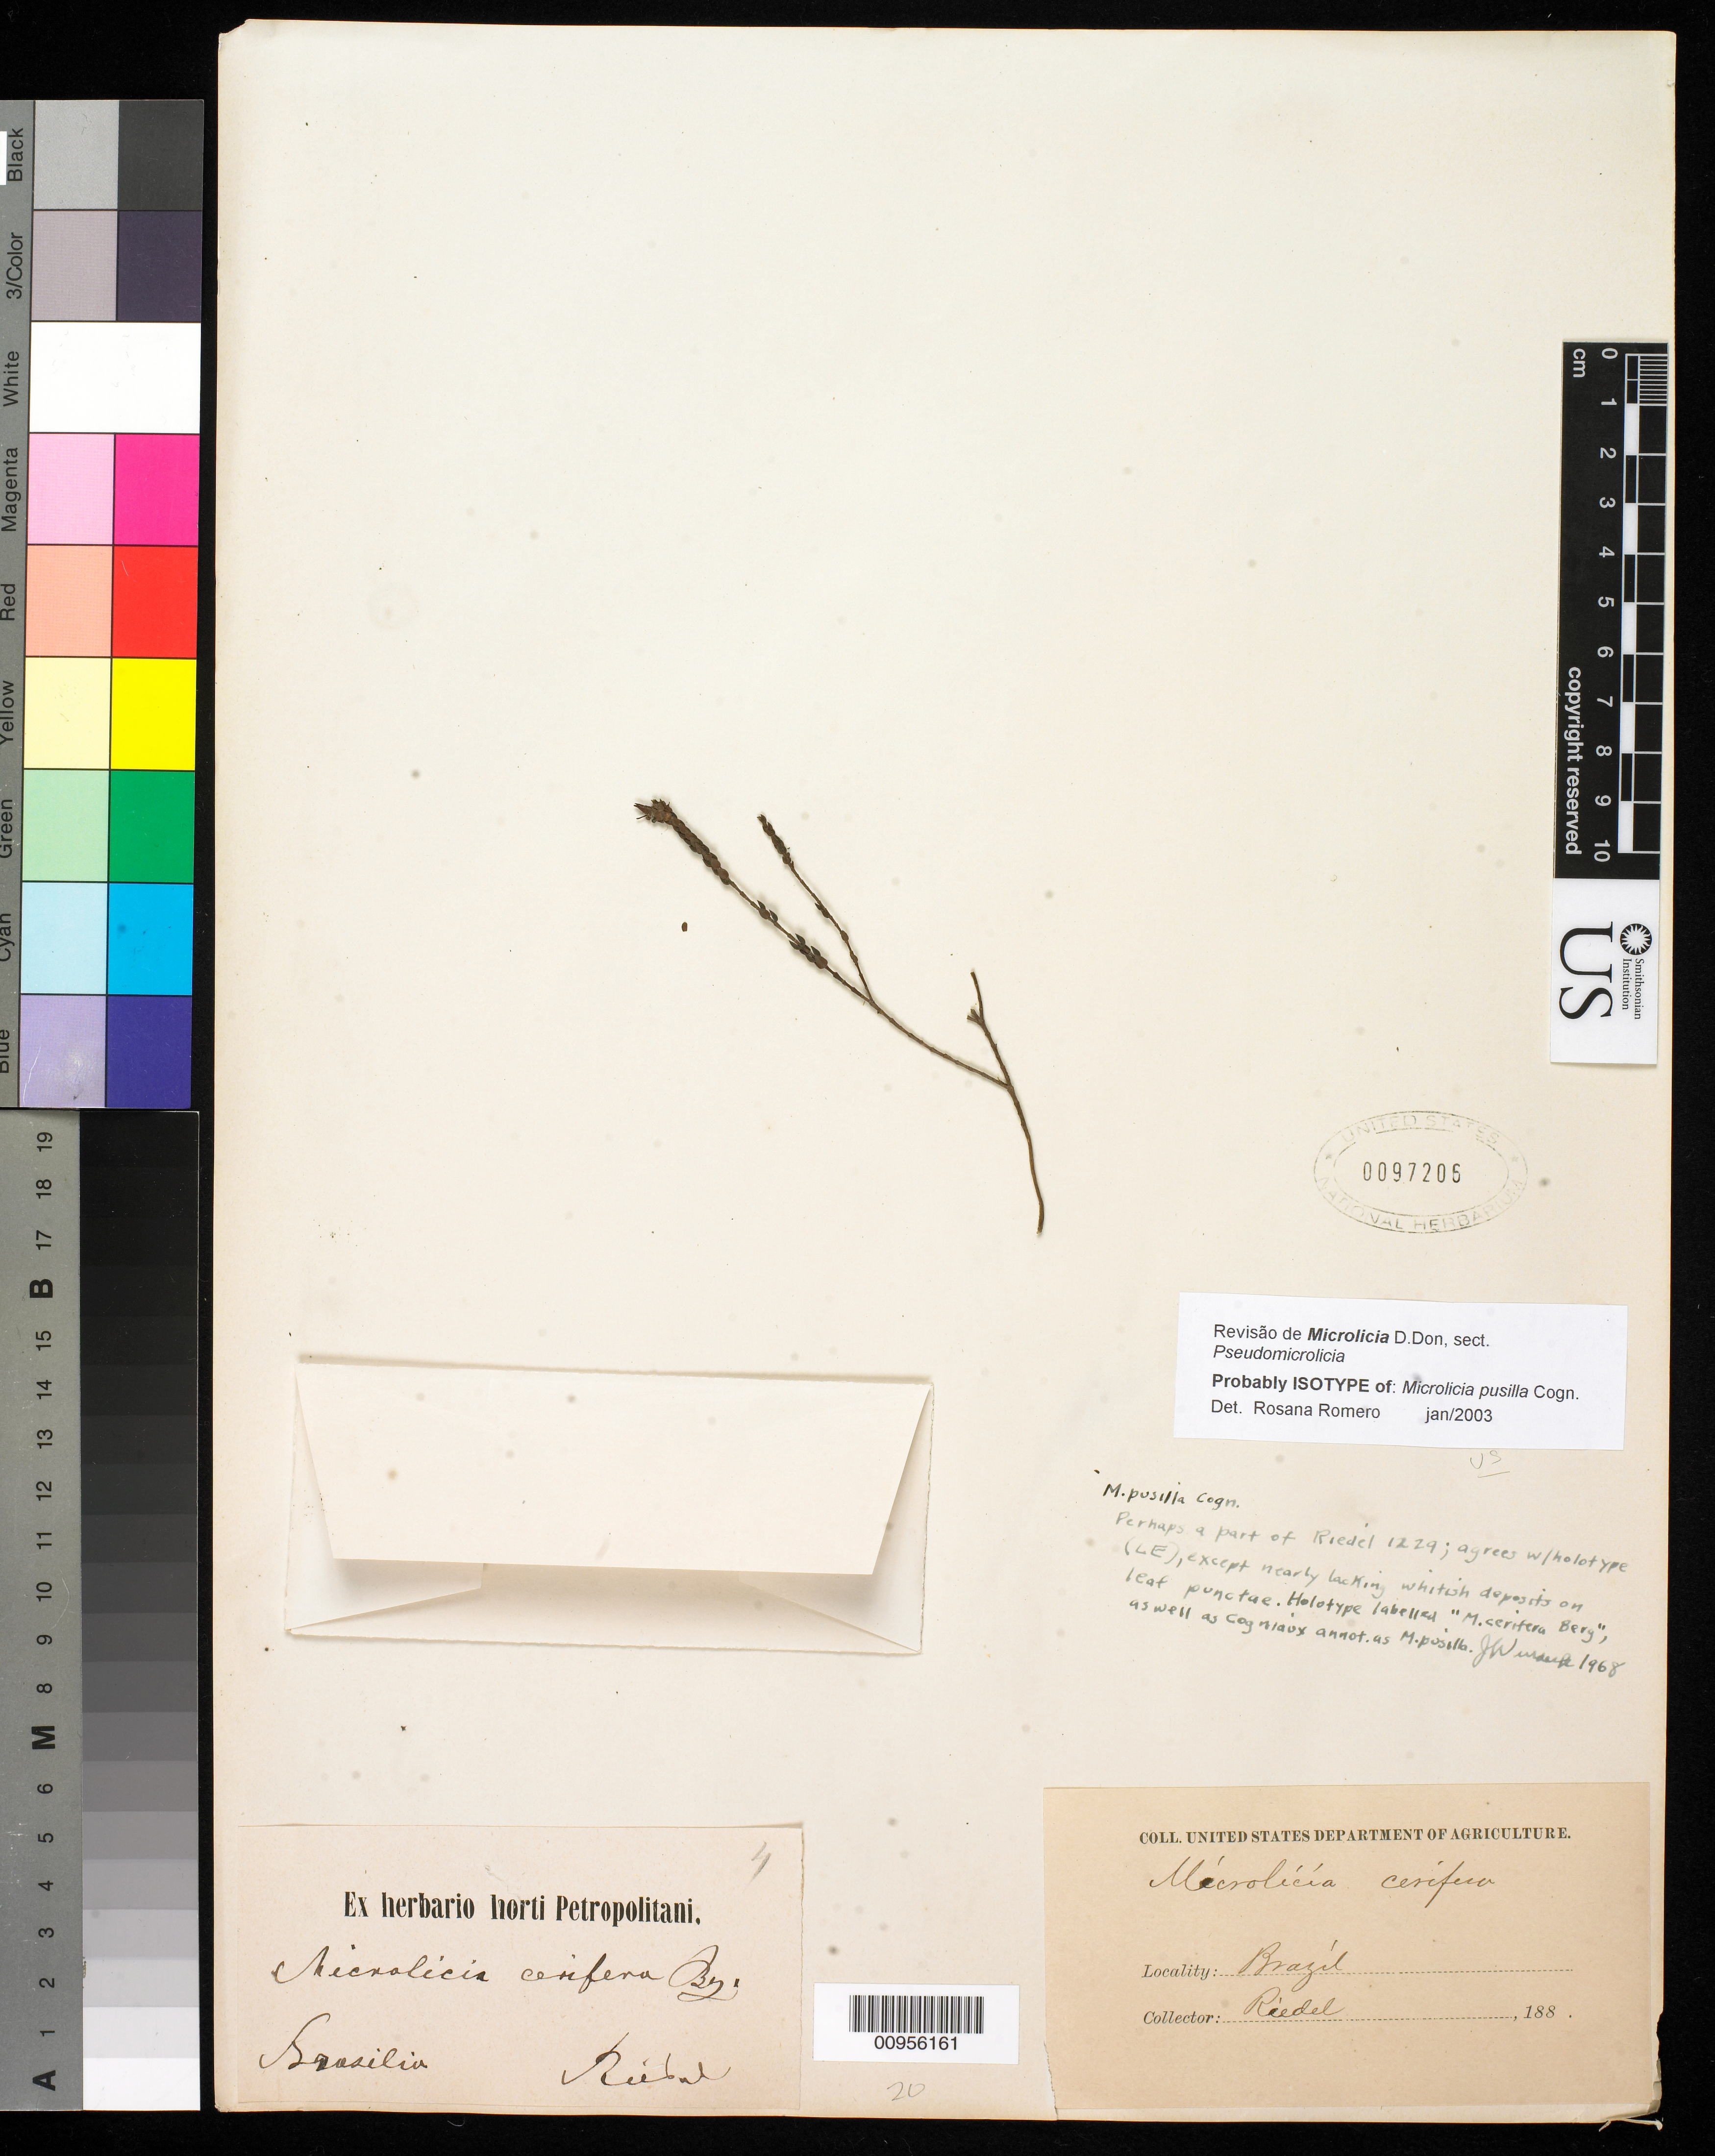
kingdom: Plantae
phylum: Tracheophyta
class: Magnoliopsida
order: Myrtales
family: Melastomataceae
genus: Microlicia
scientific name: Microlicia pusilla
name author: Cogn. in Mart.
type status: Possible Isotype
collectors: L. Riedel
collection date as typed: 188-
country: Brazil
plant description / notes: Specimen annotated as "Microlicia cerifera Bg.", apparently an ined. name never published.; Protologue cites type collection as Riedel 1229, Minas Gerais.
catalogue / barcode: US 97206